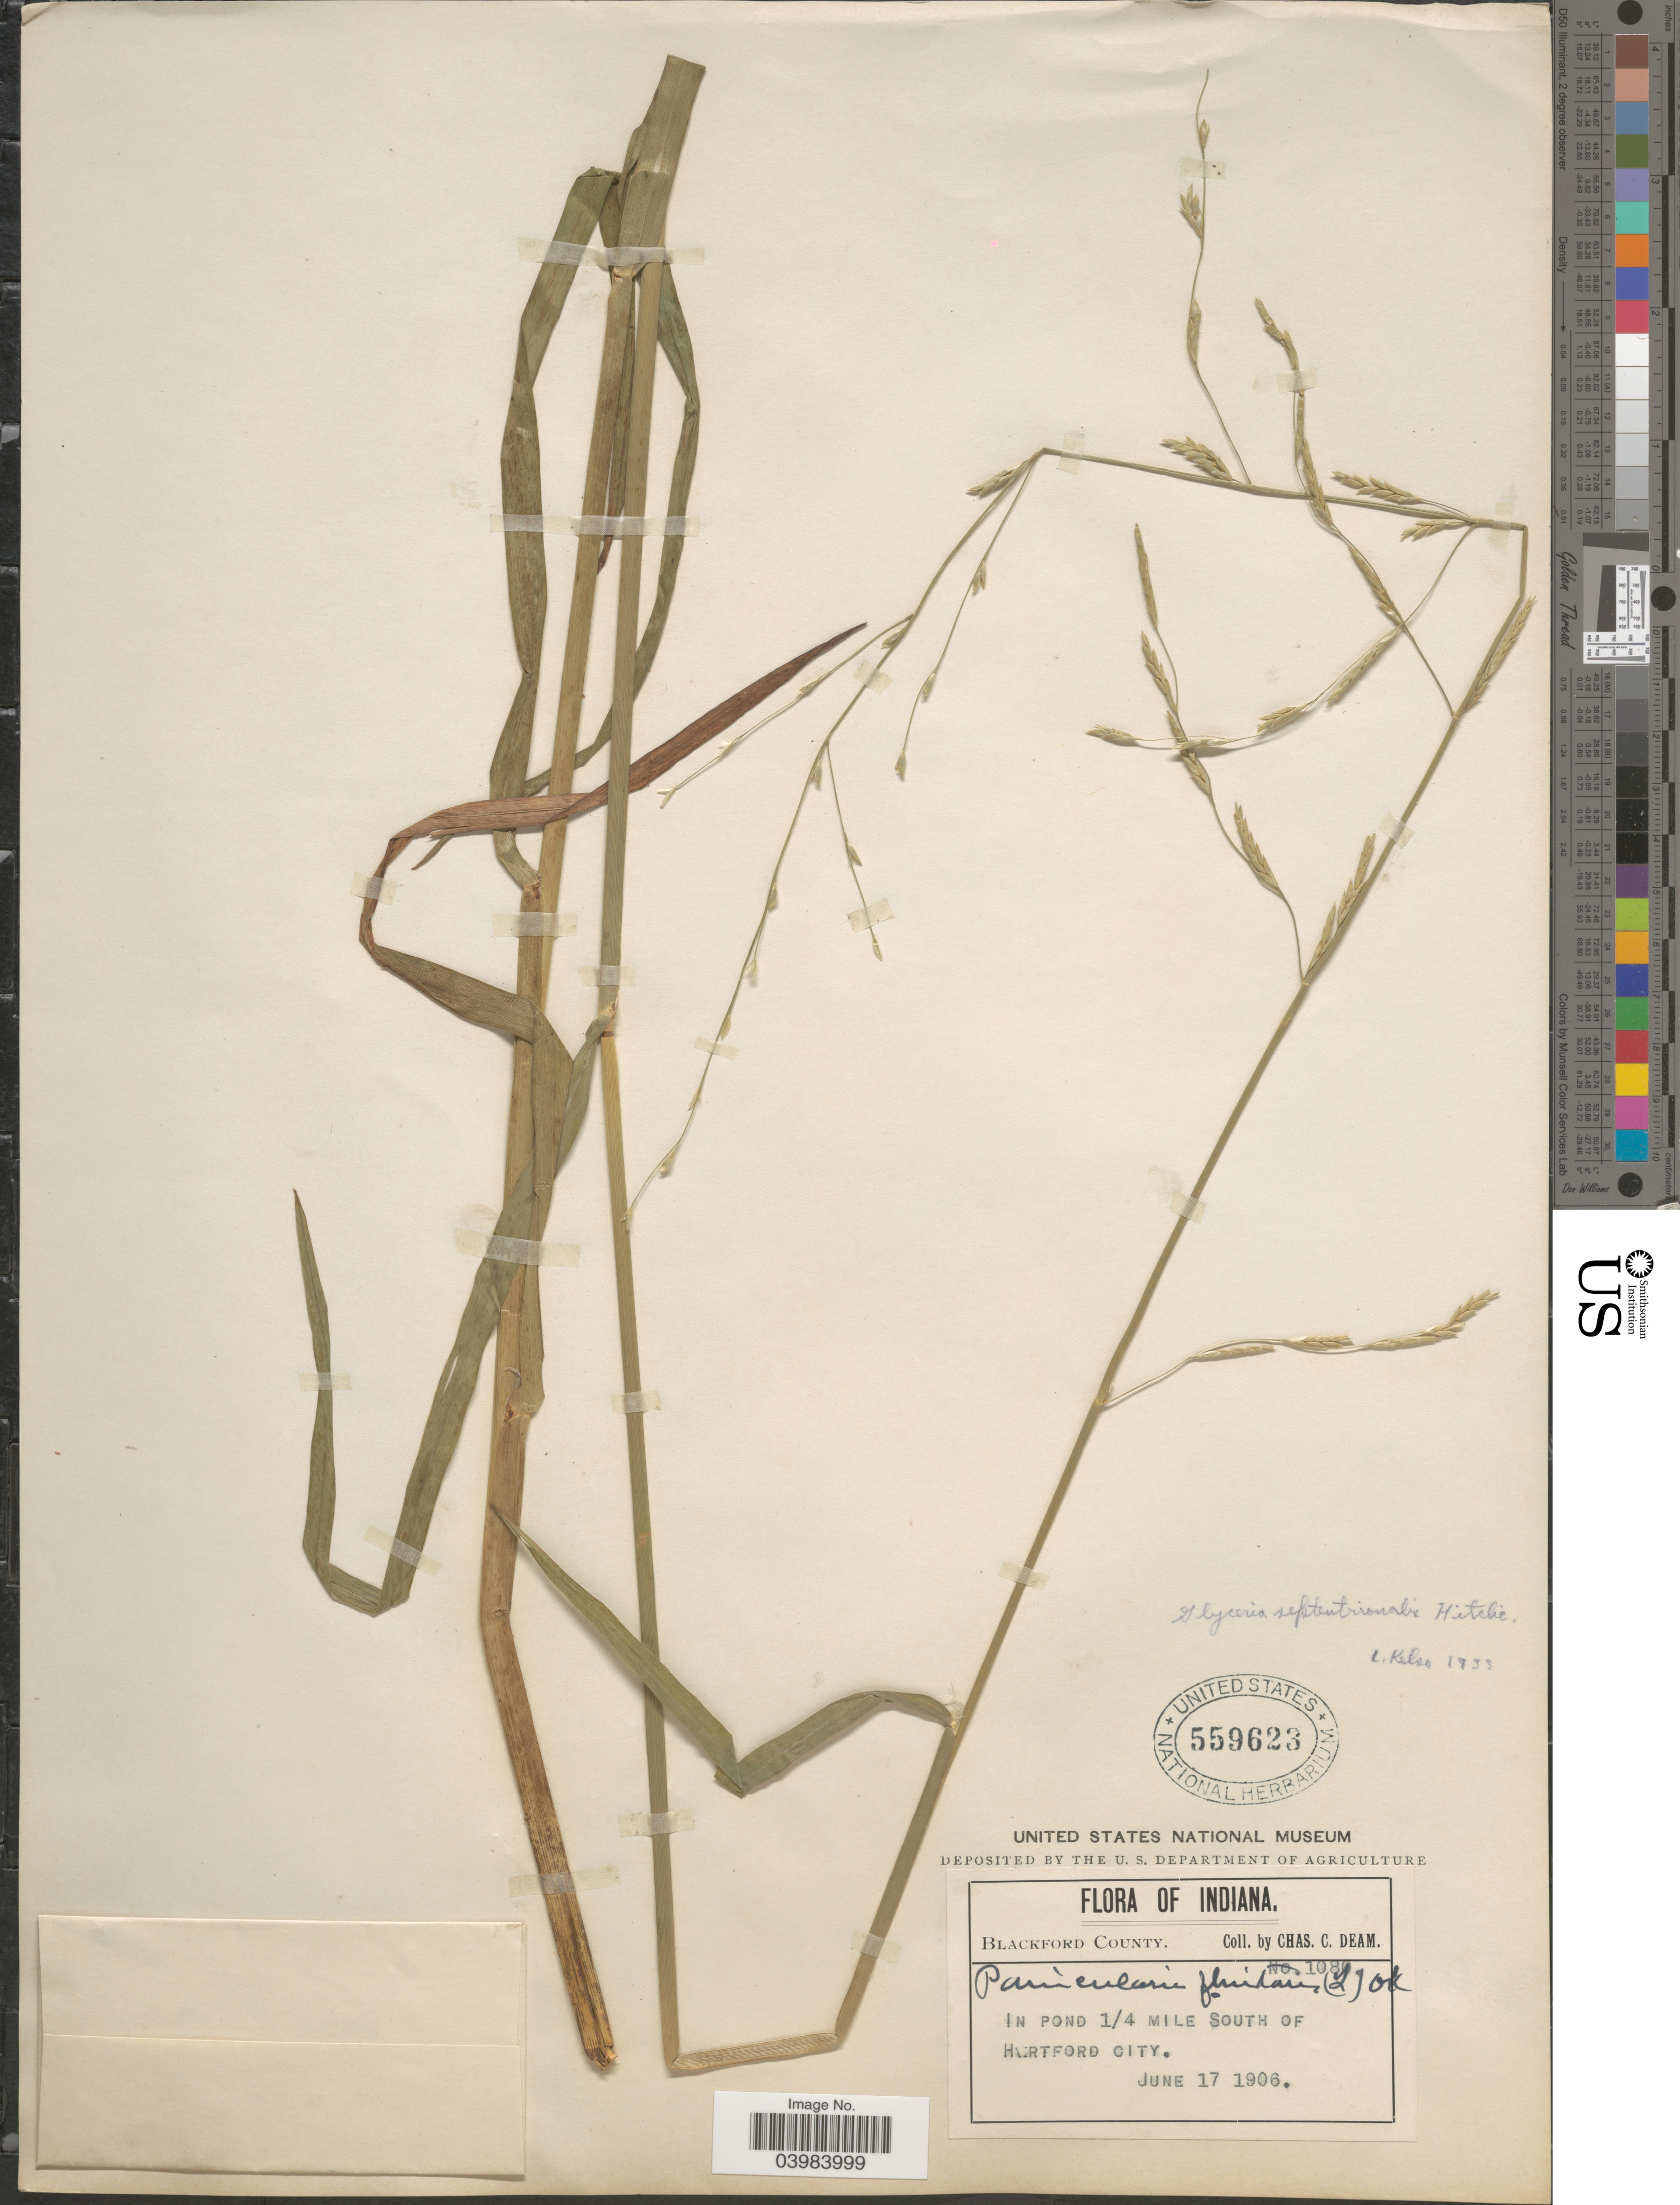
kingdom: Plantae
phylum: Tracheophyta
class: Liliopsida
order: Poales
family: Poaceae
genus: Glyceria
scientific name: Glyceria septentrionalis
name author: Hitchc.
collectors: C. C. Deam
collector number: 1080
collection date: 1906-06-17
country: United States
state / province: Indiana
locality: Blackford County. In pond ¼ mile South of Hartford city.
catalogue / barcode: US 559623